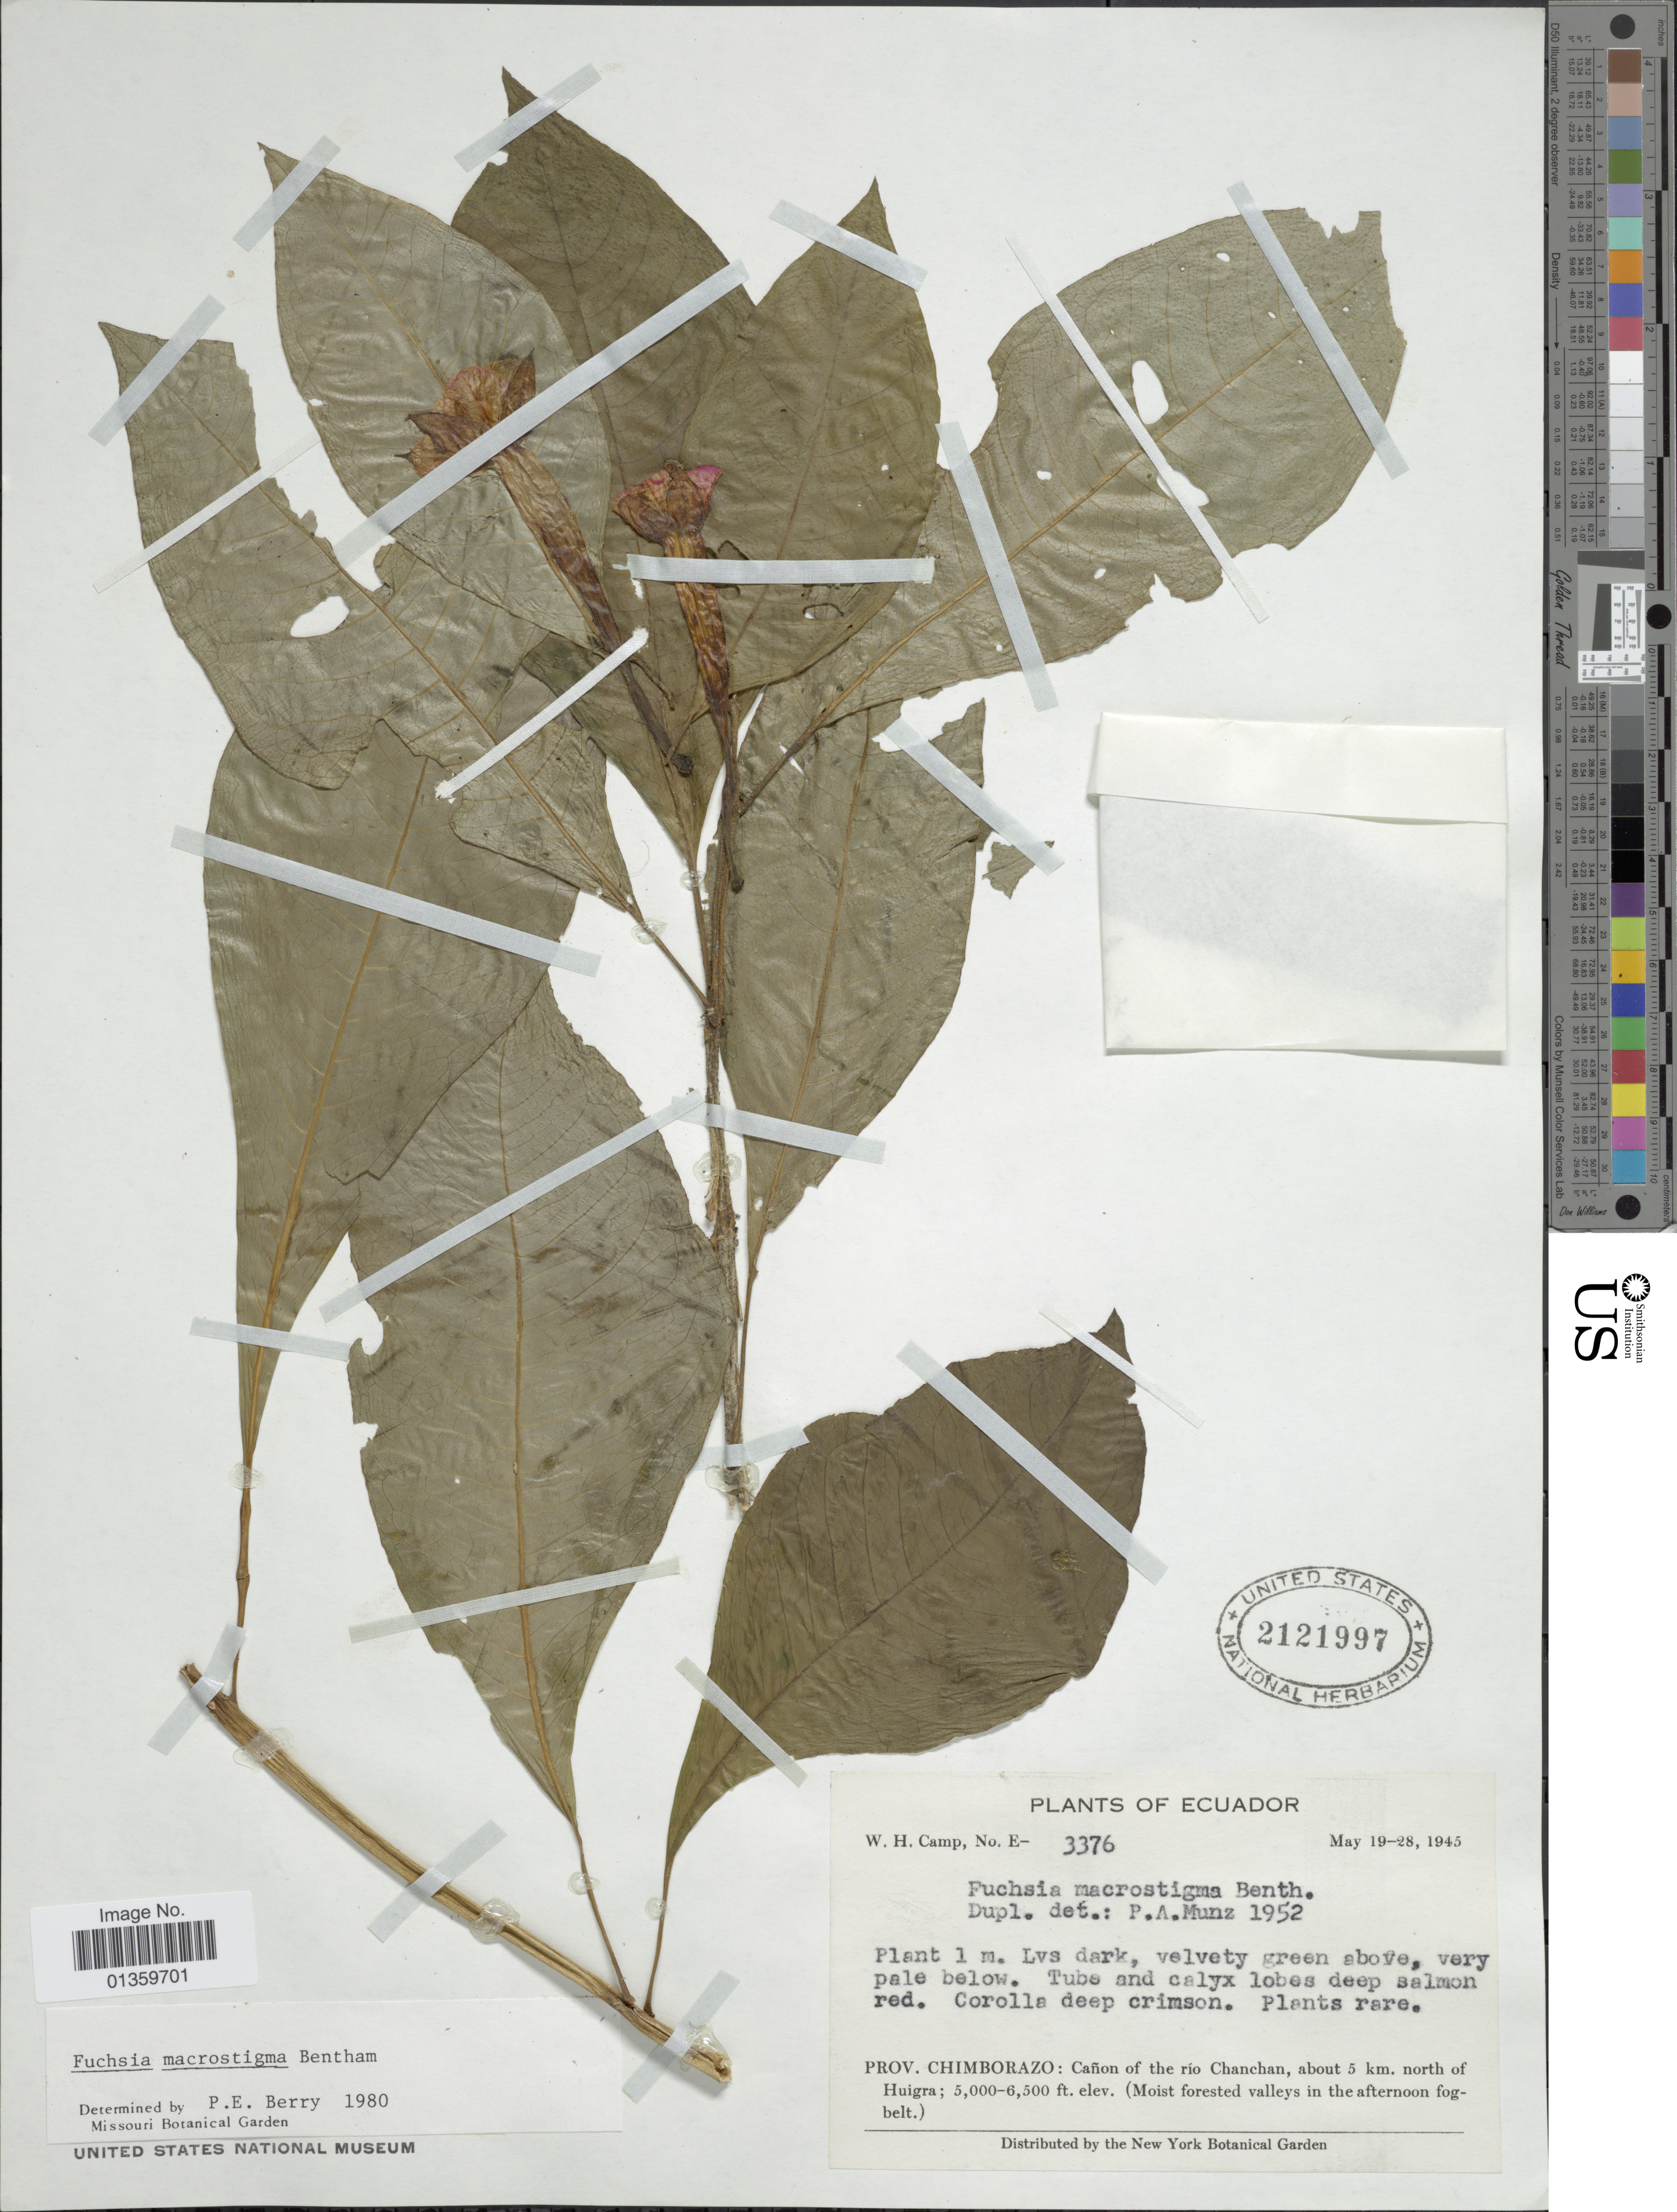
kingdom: Plantae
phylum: Tracheophyta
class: Magnoliopsida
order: Myrtales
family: Onagraceae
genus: Fuchsia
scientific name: Fuchsia macrostigma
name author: Benth.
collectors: W. H. Camp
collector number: E-3376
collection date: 1945-05-19/1945-05-28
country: Ecuador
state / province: Chimborazo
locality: Cañon of the rio Chanchan, about 5 km. north of Huigra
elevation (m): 1524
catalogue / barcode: US 2121997